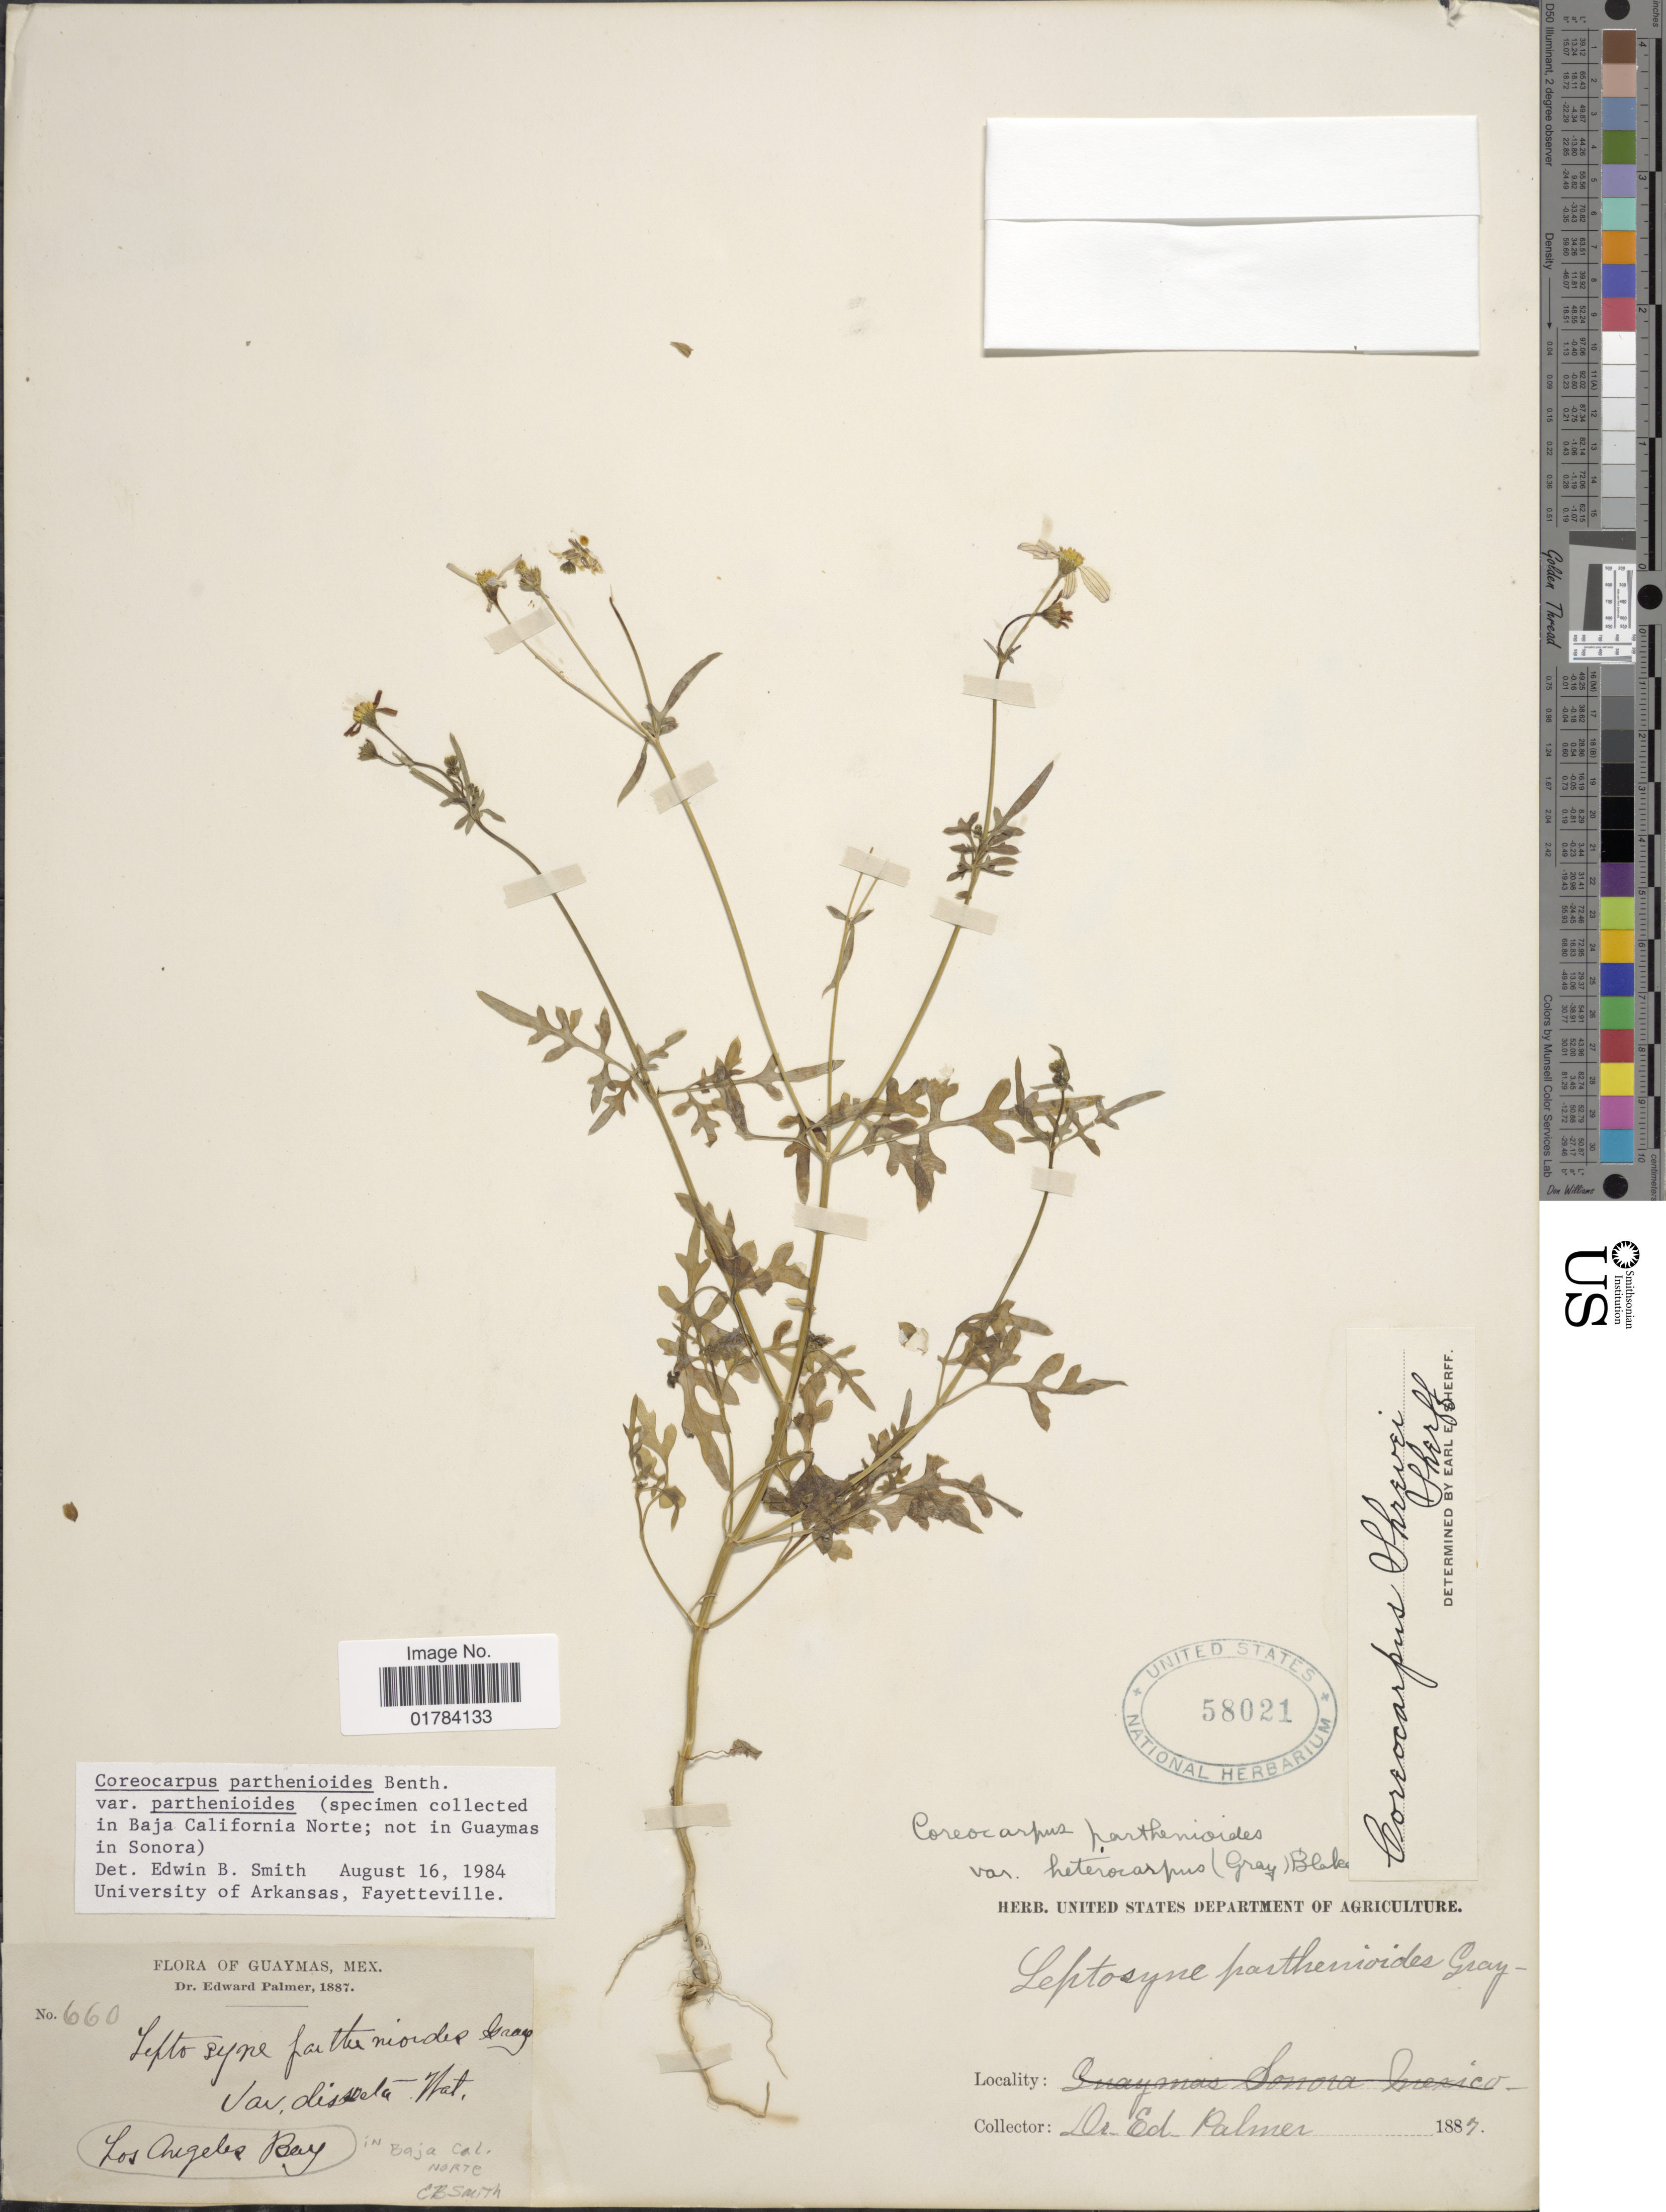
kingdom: Plantae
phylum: Tracheophyta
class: Magnoliopsida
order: Asterales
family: Asteraceae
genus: Coreocarpus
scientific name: Coreocarpus parthenioides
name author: Benth.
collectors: E. Palmer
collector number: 660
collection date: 1887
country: Mexico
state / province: Baja California Norte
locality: Guaymas, Los Angeles Bay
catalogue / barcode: US 58021